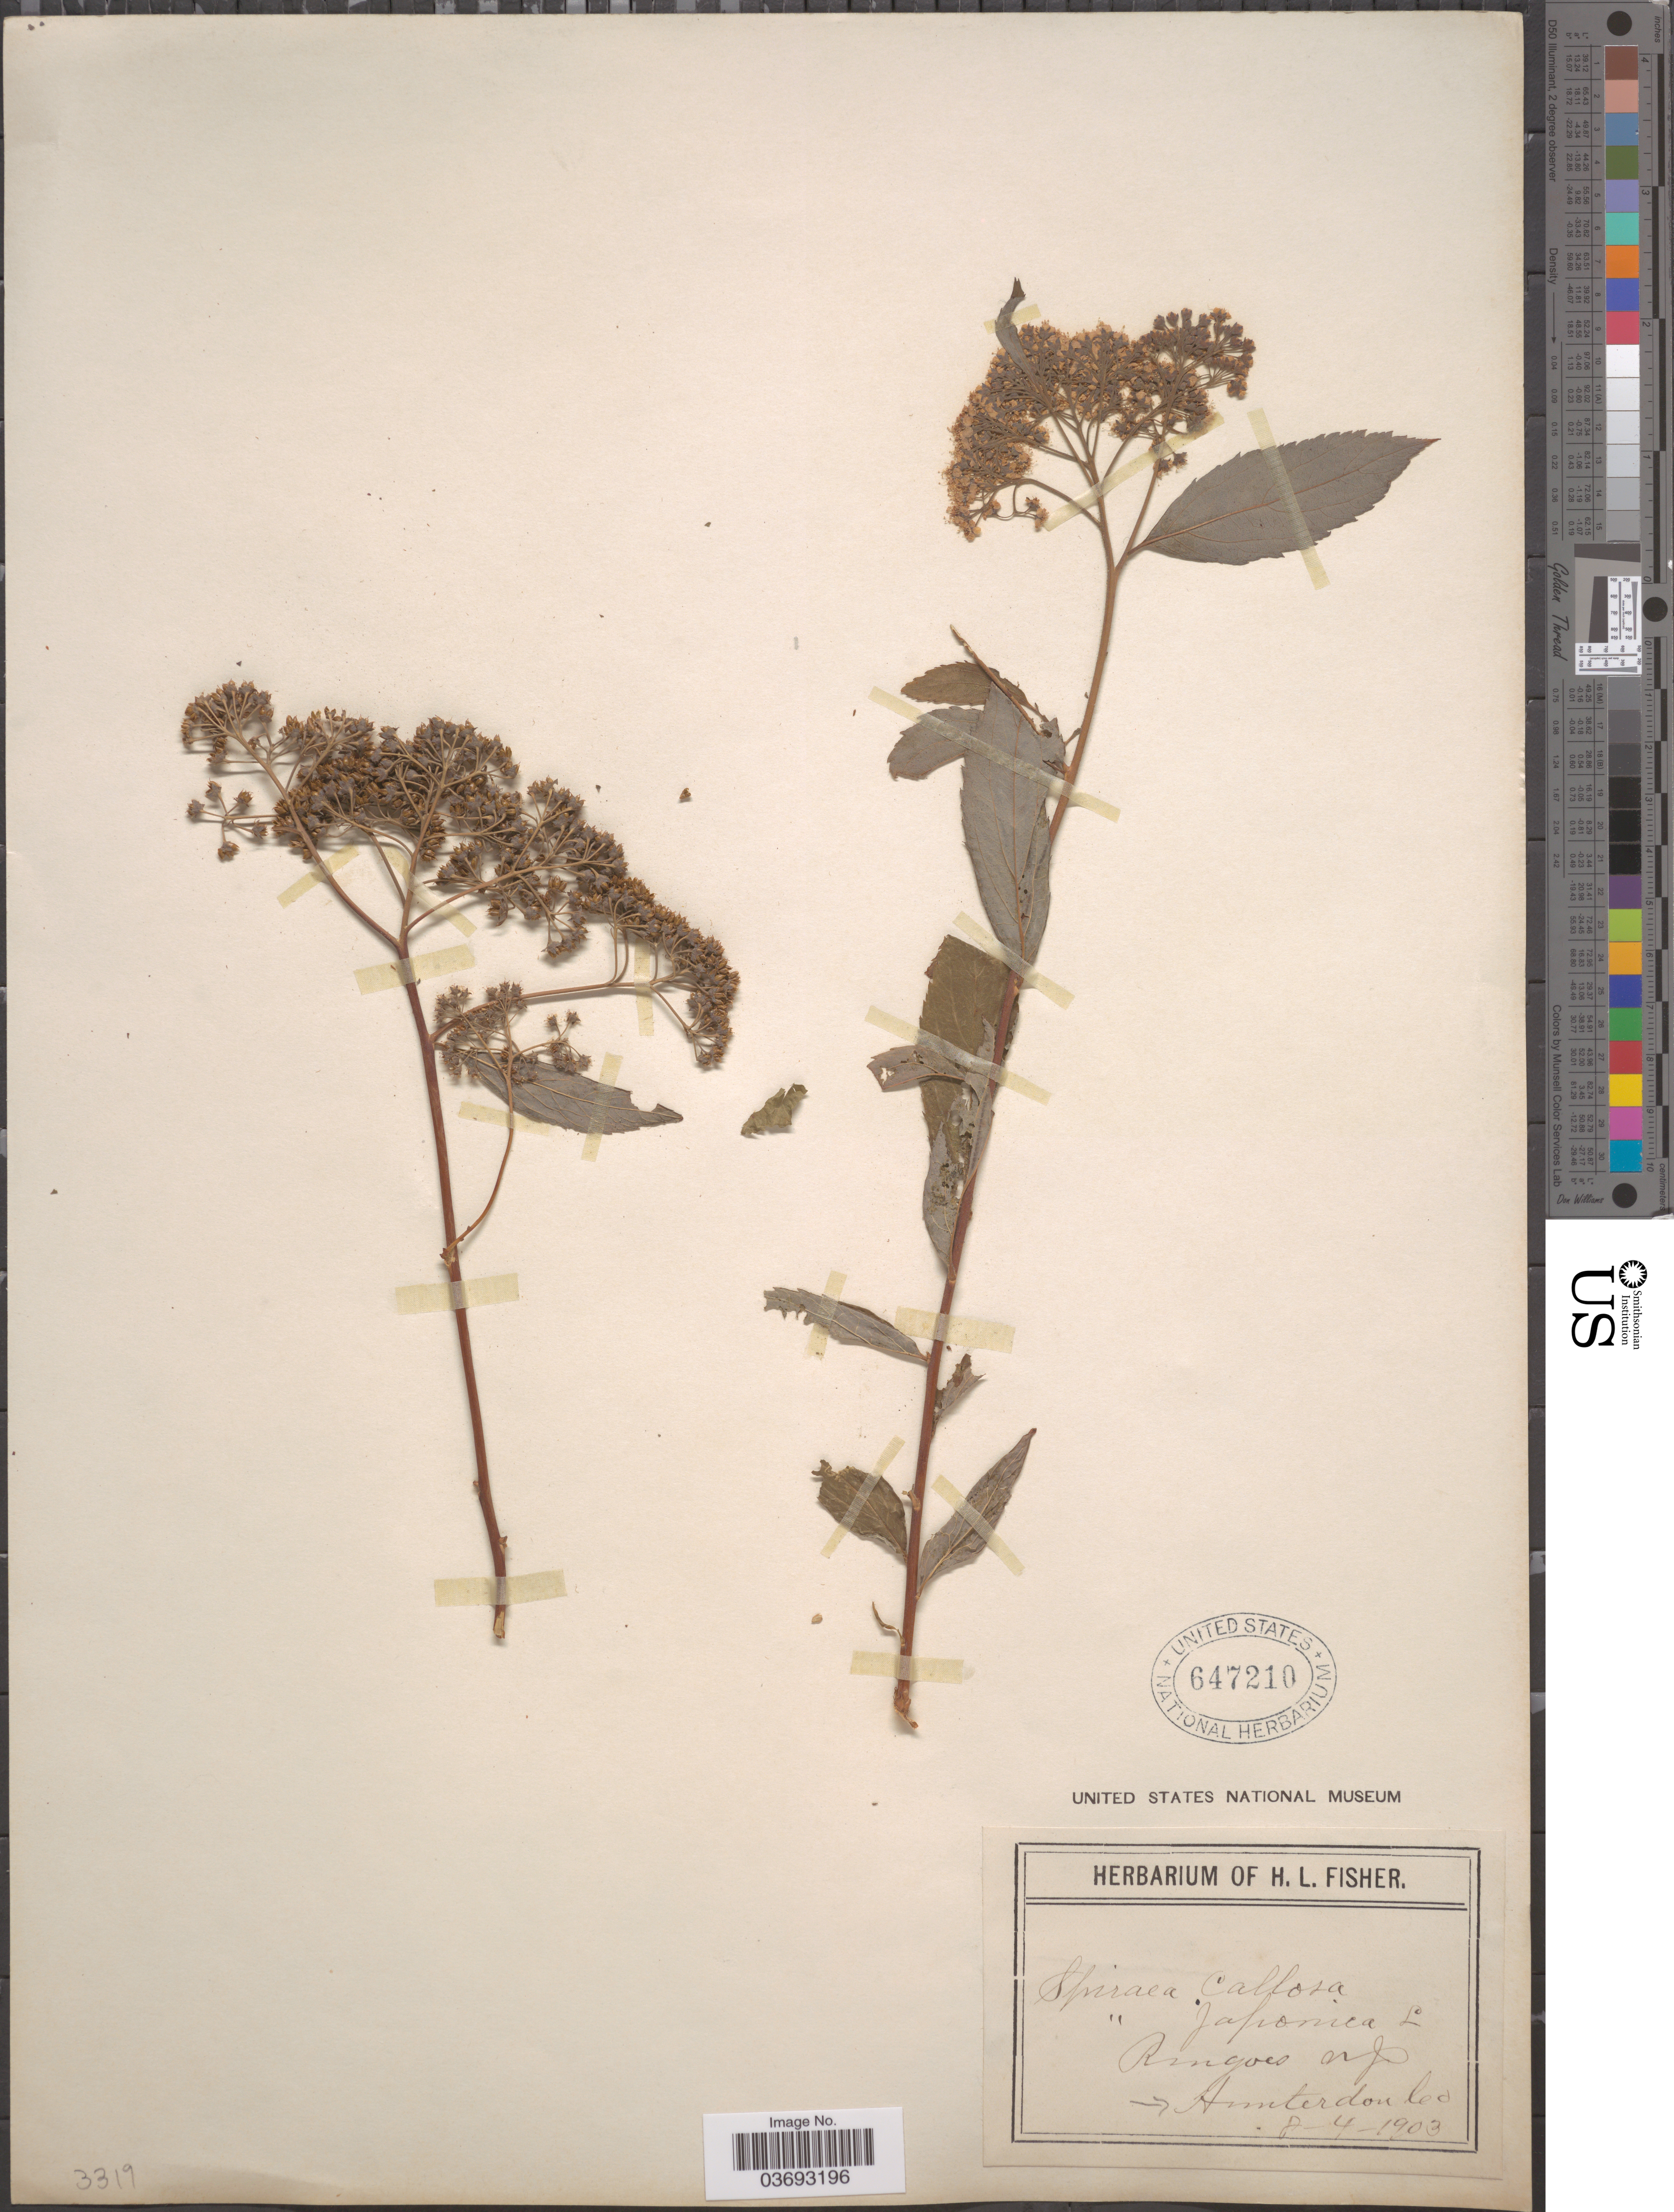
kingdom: Plantae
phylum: Tracheophyta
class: Magnoliopsida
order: Rosales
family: Rosaceae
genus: Spiraea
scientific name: Spiraea japonica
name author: L. f.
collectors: ex herb. of H. L. Fisher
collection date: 1903-08-04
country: United States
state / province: New Jersey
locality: Ringoes. Hunterdon Co.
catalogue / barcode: US 647210